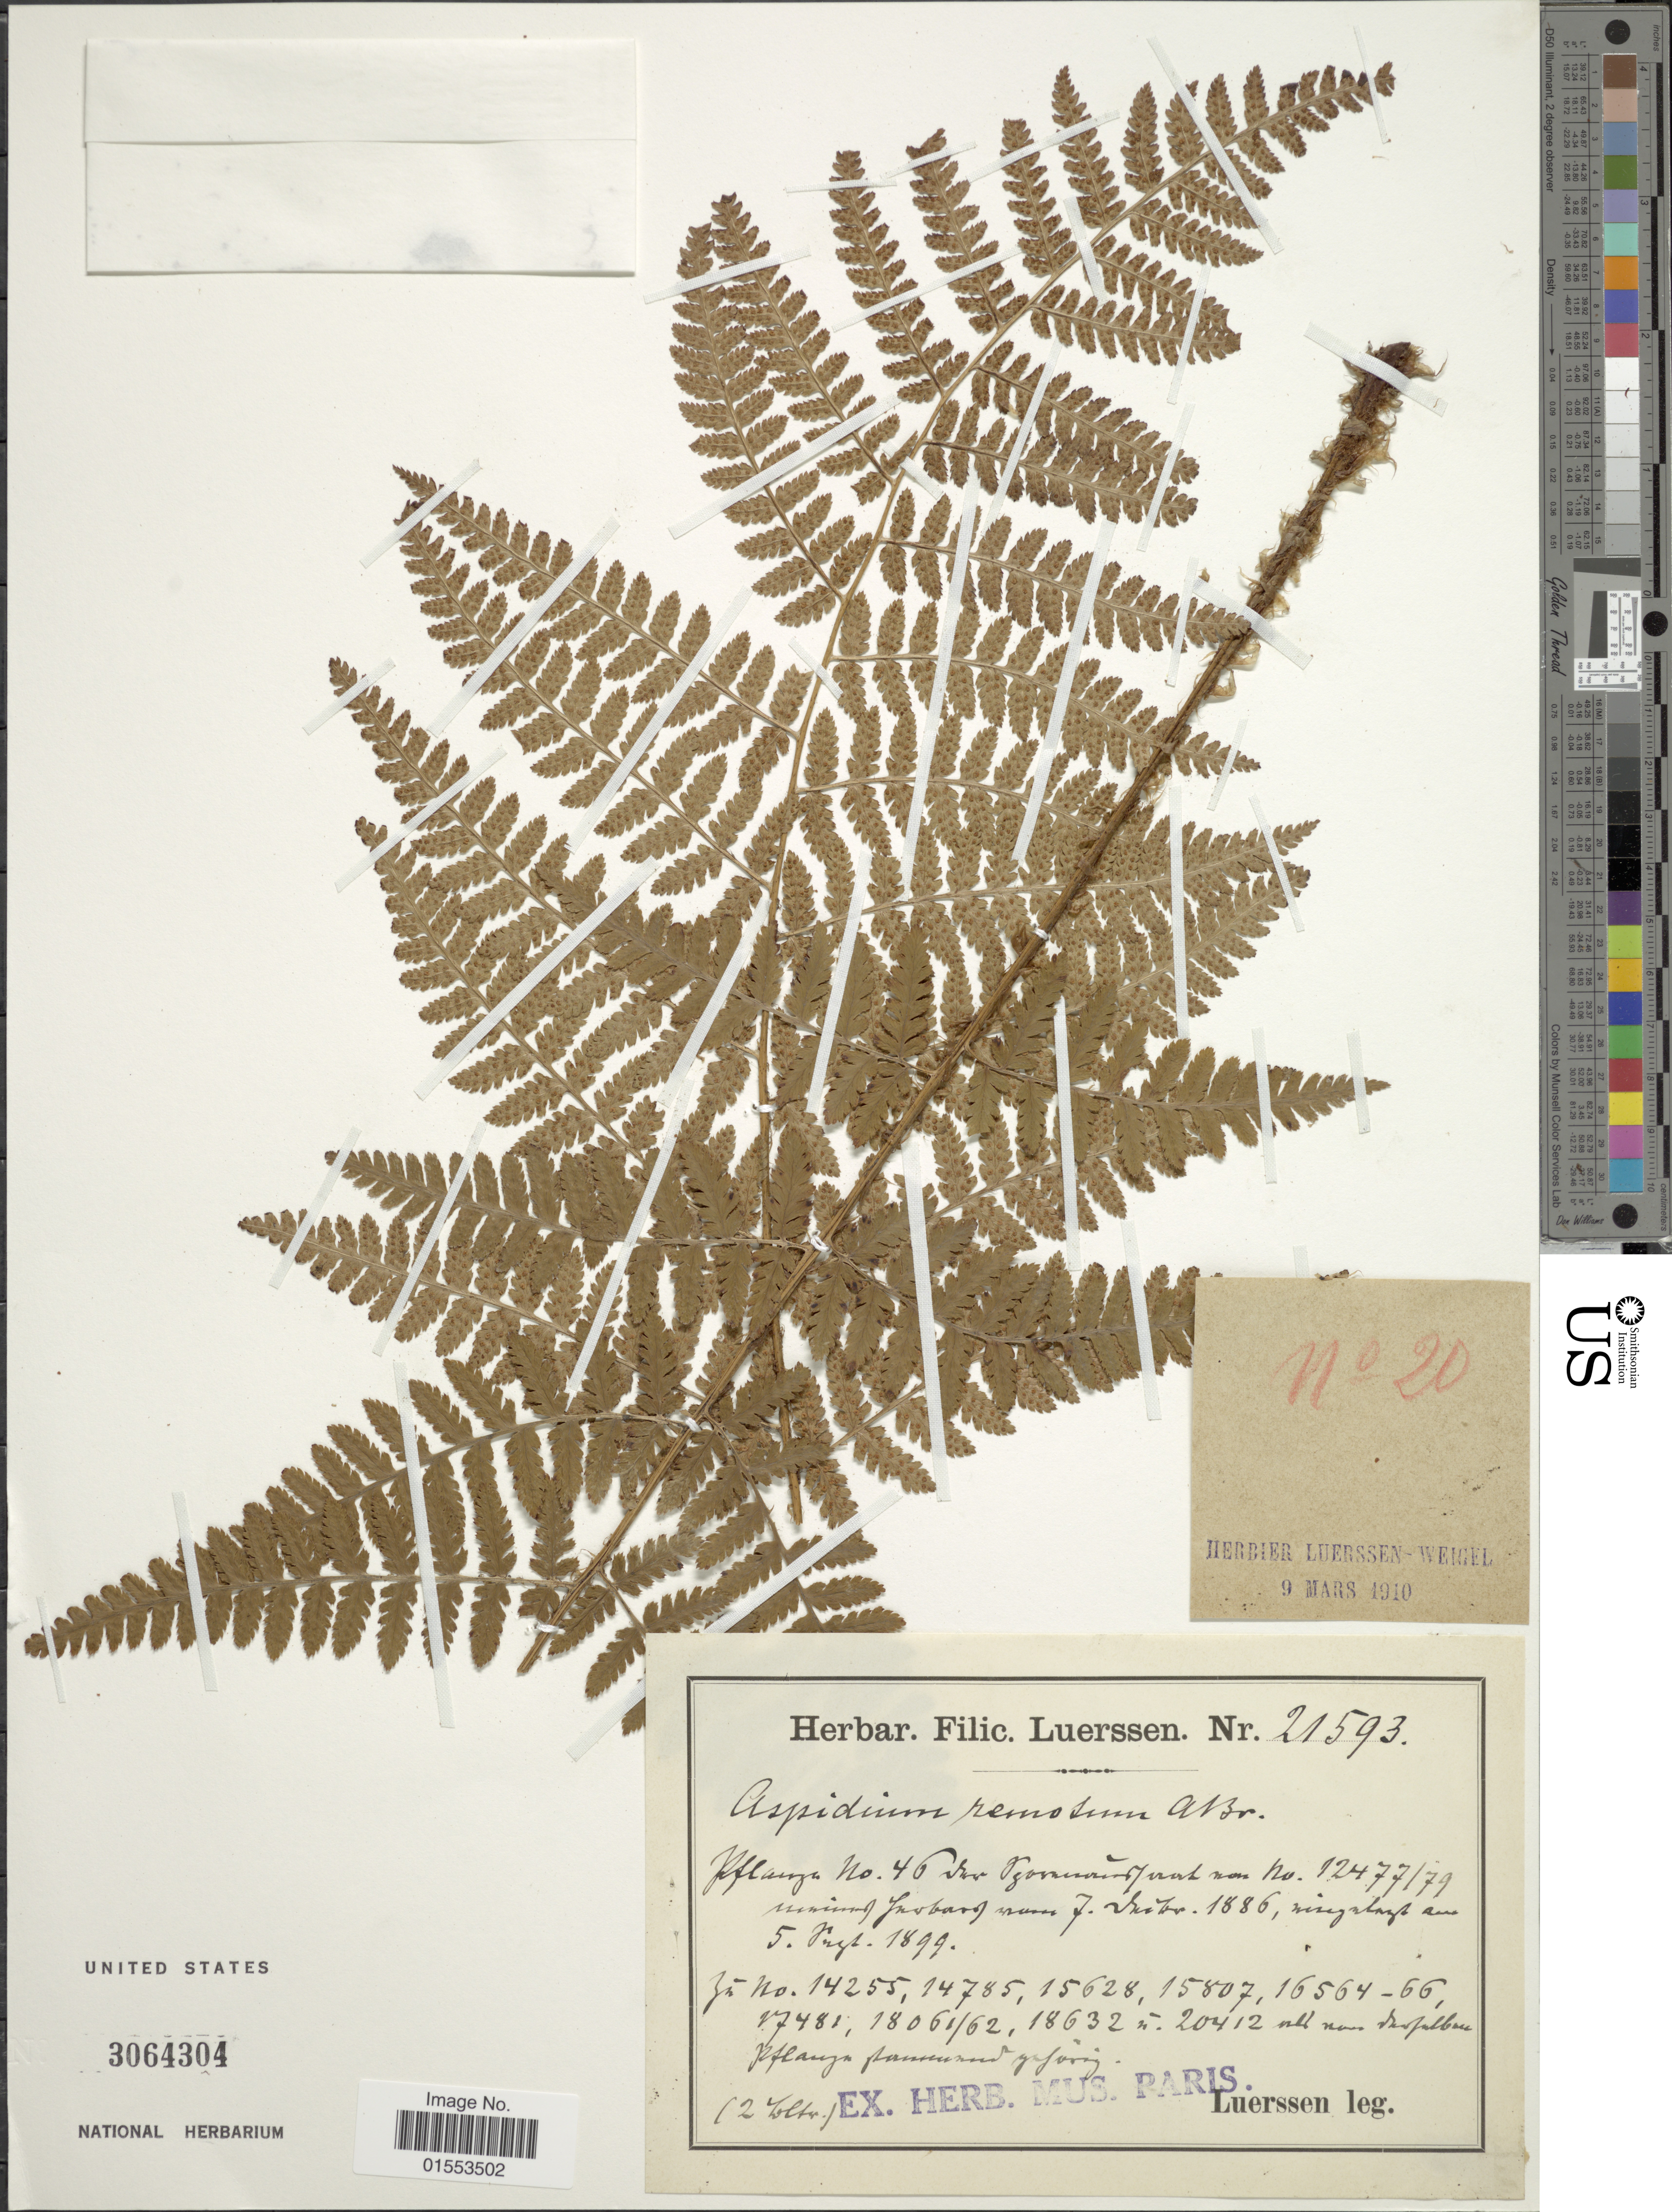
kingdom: Plantae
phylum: Tracheophyta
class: Polypodiopsida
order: Polypodiales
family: Dryopteridaceae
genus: Dryopteris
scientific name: Dryopteris remota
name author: (A. Braun) Hayek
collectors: C. Luerssen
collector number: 21593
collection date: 1886-12-07/1899-03-05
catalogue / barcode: US 3064304